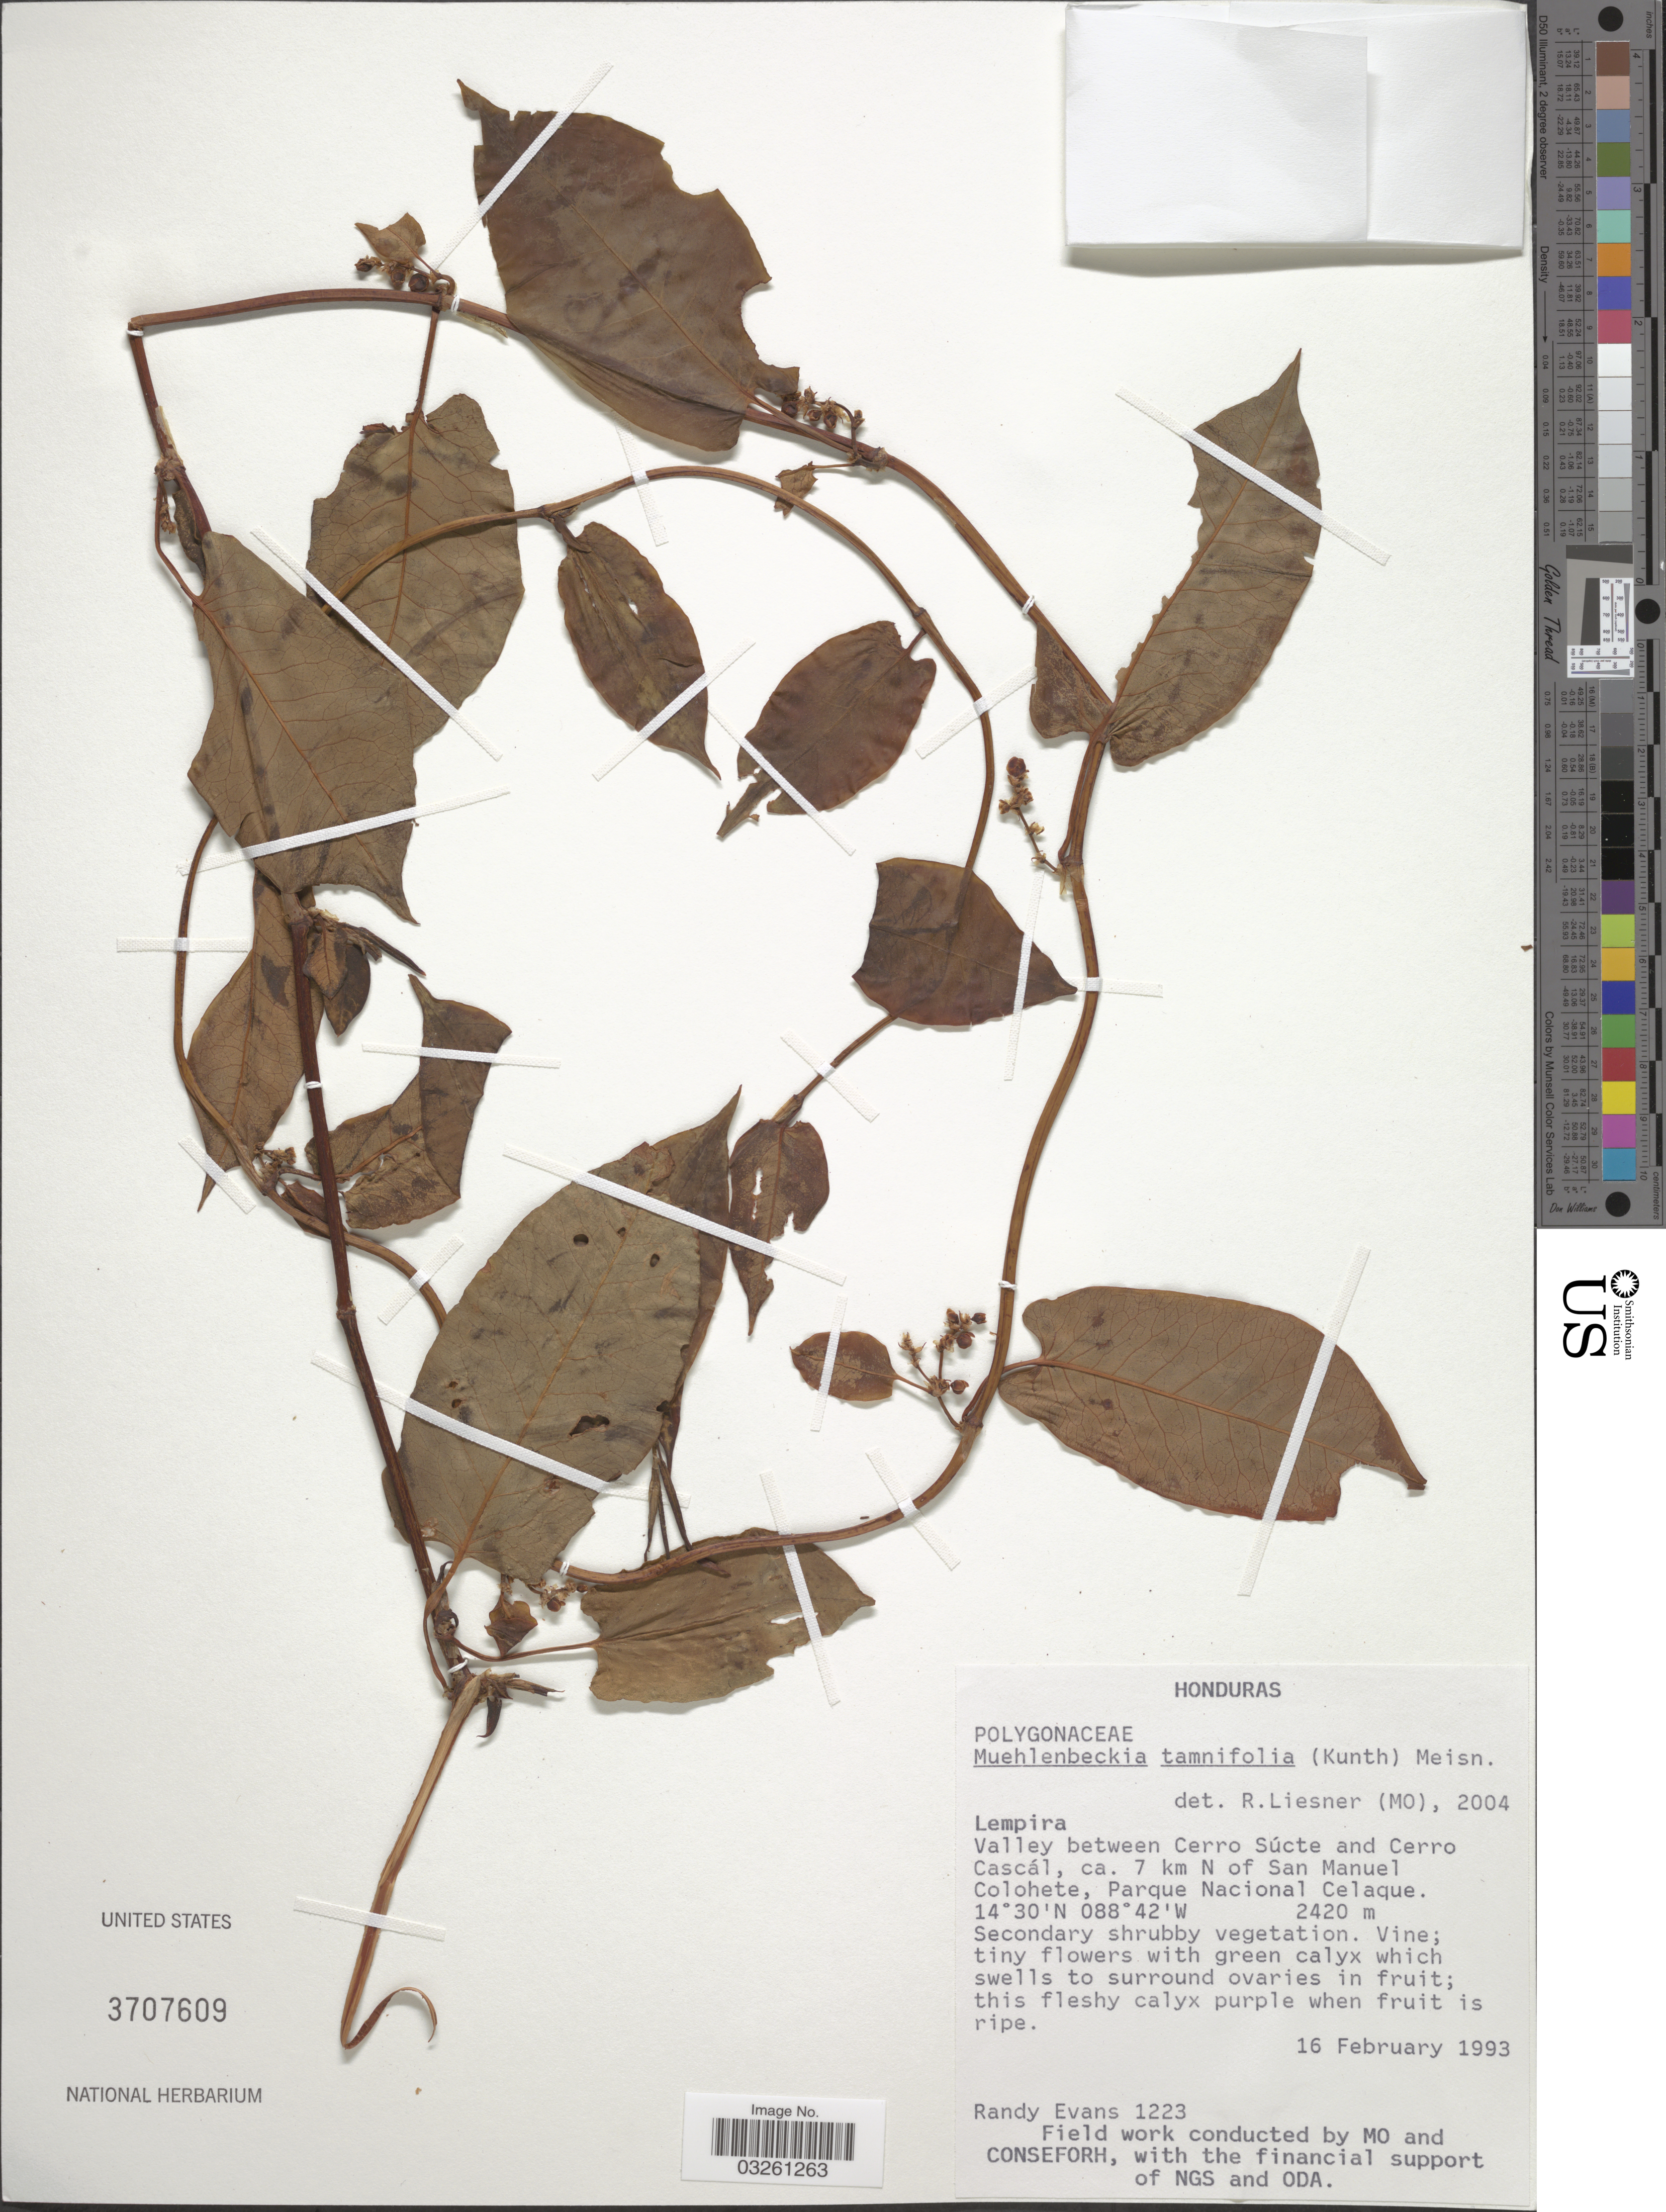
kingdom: Plantae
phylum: Tracheophyta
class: Magnoliopsida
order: Caryophyllales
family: Polygonaceae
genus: Muehlenbeckia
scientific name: Muehlenbeckia tamnifolia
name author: (Kunth) Meisn.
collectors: R. Evans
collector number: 1223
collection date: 1993-02-16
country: Honduras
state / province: Lempira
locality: Valley between Cerro Súcte and Cerro Cascál, ca. 7 km N of San Manuel Colohete, Parque Nacional Celaque.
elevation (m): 2420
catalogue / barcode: US 3707609